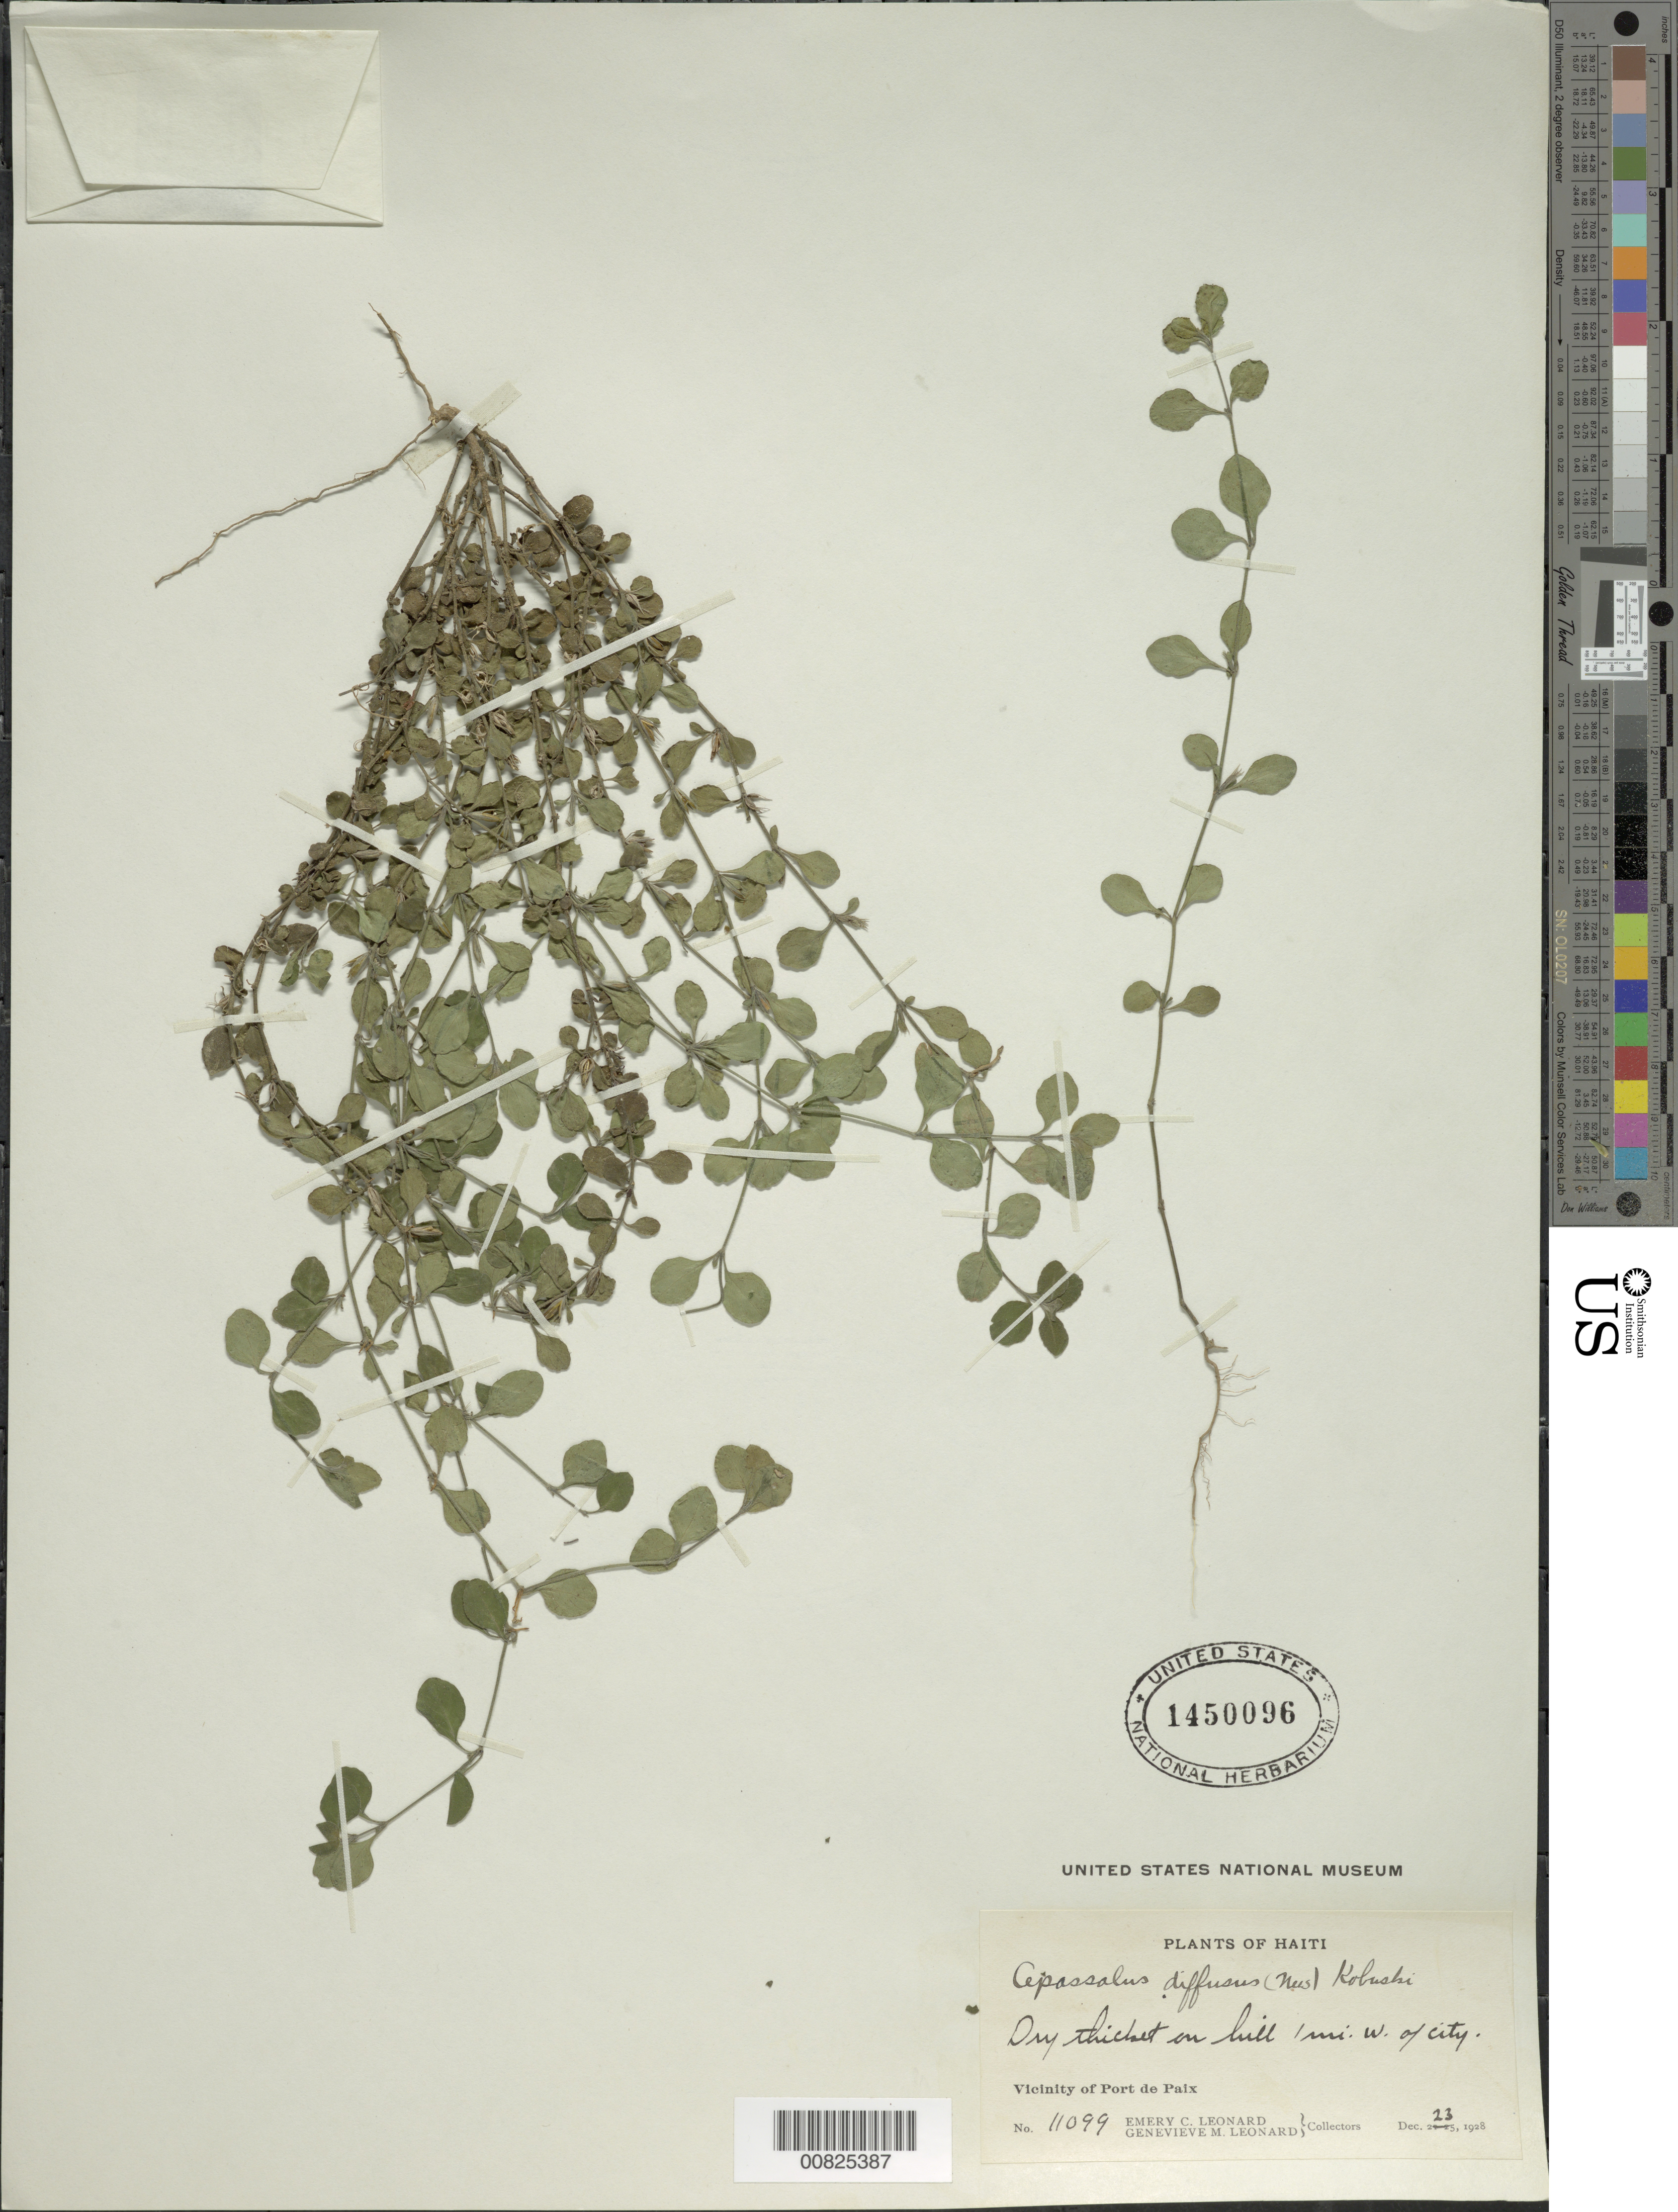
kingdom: Plantae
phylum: Tracheophyta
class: Magnoliopsida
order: Lamiales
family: Acanthaceae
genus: Apassalus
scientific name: Apassalus diffusus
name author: (Nees) Kobuski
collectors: E. C. Leonard & G. M. Leonard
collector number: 11099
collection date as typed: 23 Dec 1928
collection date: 1928-12-23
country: Haiti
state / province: Nord-Ouest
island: Hispaniola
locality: Vicinity of Port de Paix, 1 mile W of city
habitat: Dry thicket on hill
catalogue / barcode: US 1450096